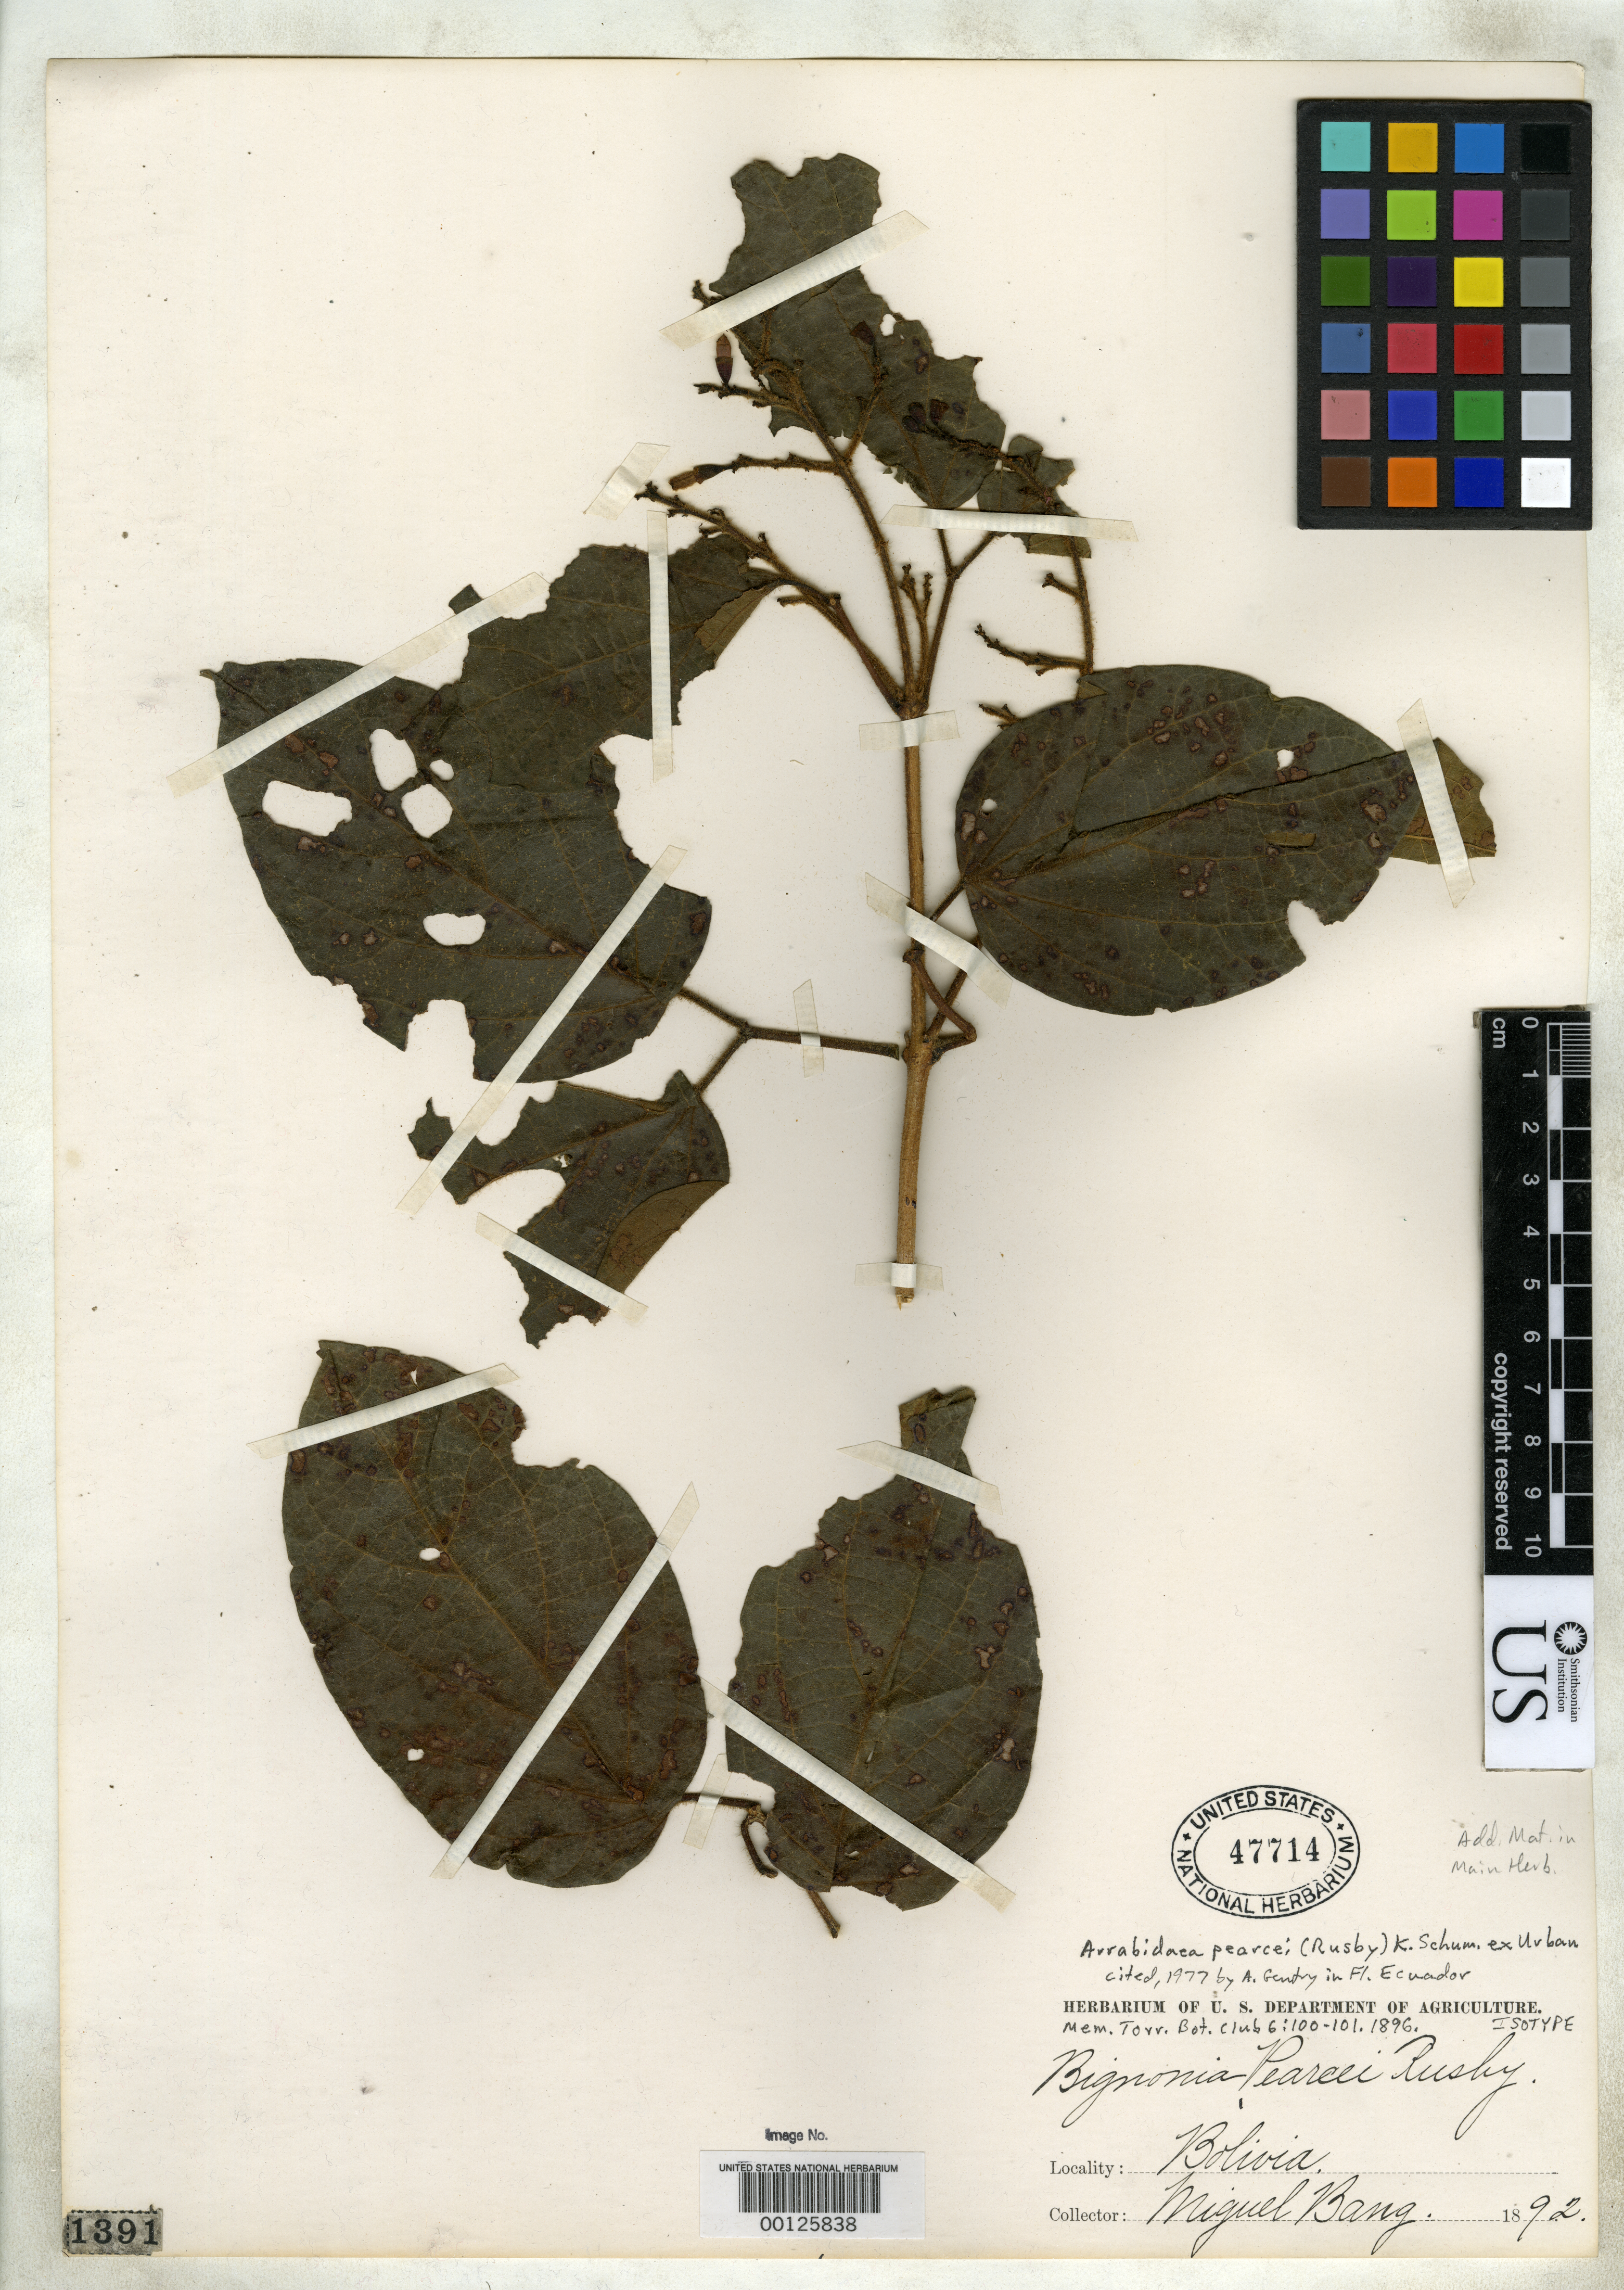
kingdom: Plantae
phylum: Tracheophyta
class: Magnoliopsida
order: Lamiales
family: Bignoniaceae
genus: Bignonia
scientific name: Bignonia pearcei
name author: Rusby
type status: Isotype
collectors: M. Bang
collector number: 1391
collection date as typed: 1892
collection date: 1892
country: Bolivia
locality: Mapiri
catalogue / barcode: US 47714